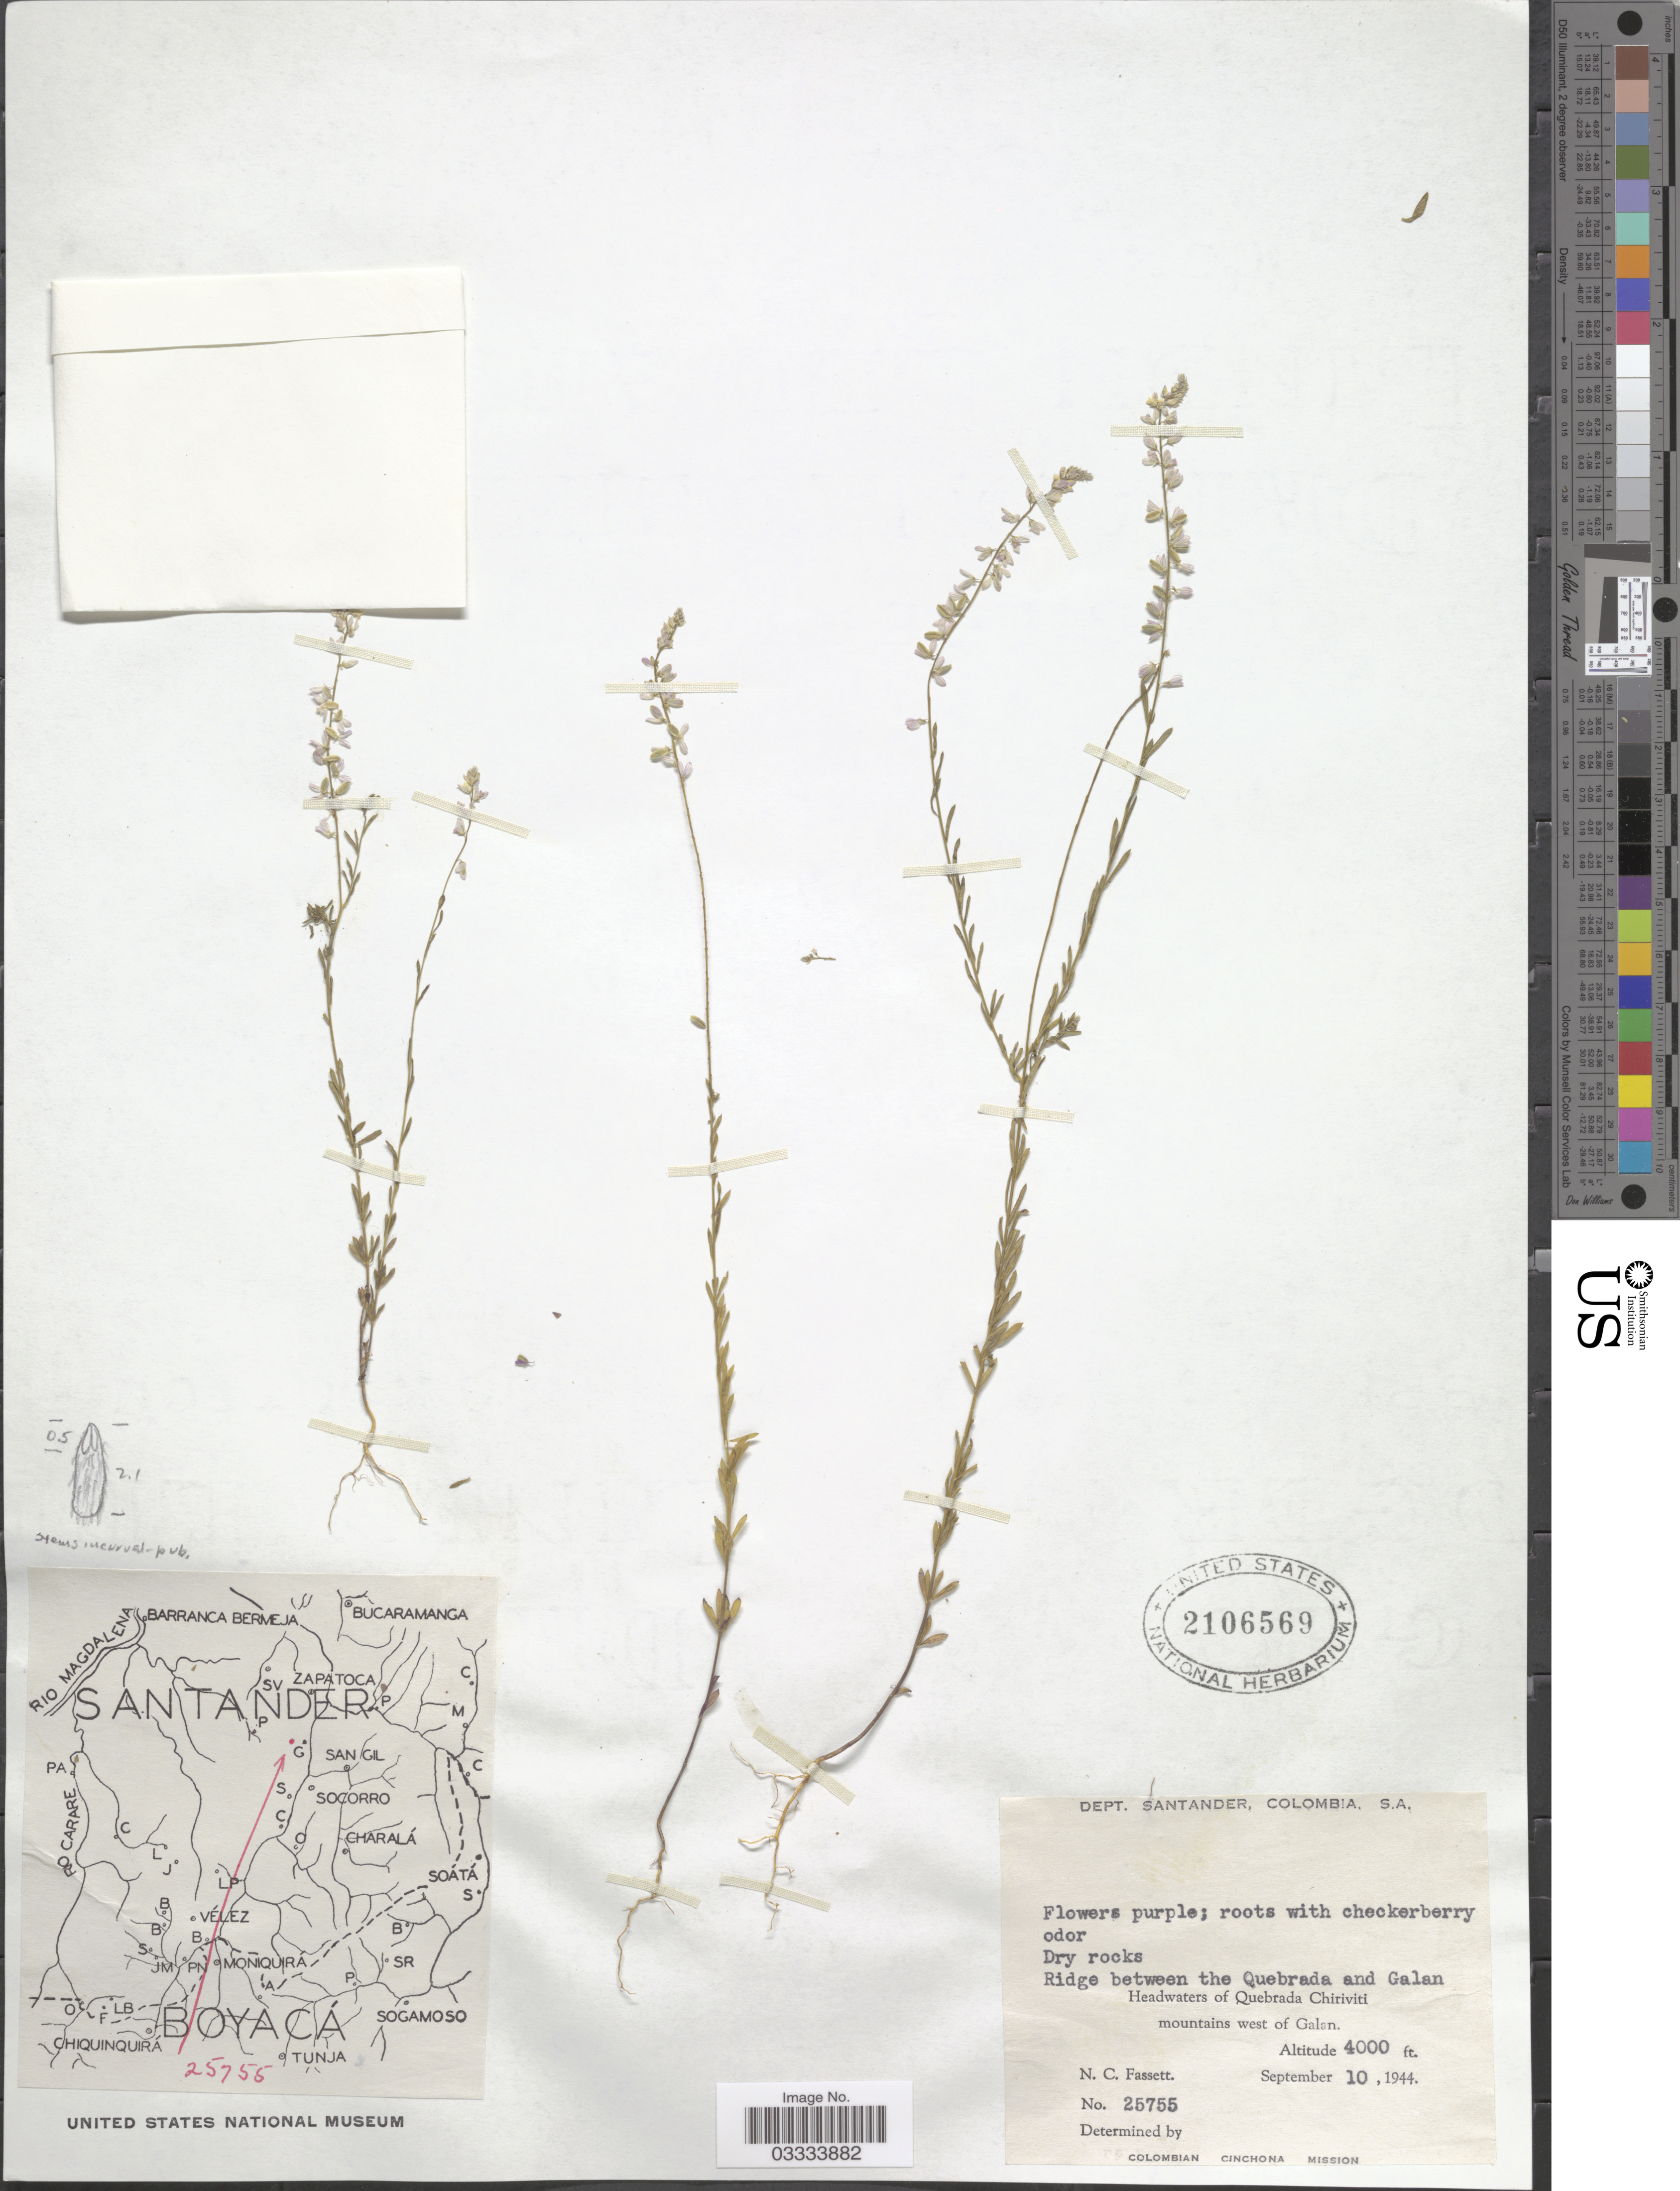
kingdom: Plantae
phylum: Tracheophyta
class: Magnoliopsida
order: Fabales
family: Polygalaceae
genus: Polygala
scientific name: Polygala paniculata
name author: L.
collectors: N. C. Fassett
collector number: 25755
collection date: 1944-09-10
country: Colombia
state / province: Santander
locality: Dept. Santander. Ridge between the Quebrada and Galan. Headwaters of Quebrada Chiriviti. Mountains west of Galan.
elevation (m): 1219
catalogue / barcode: US 2106569